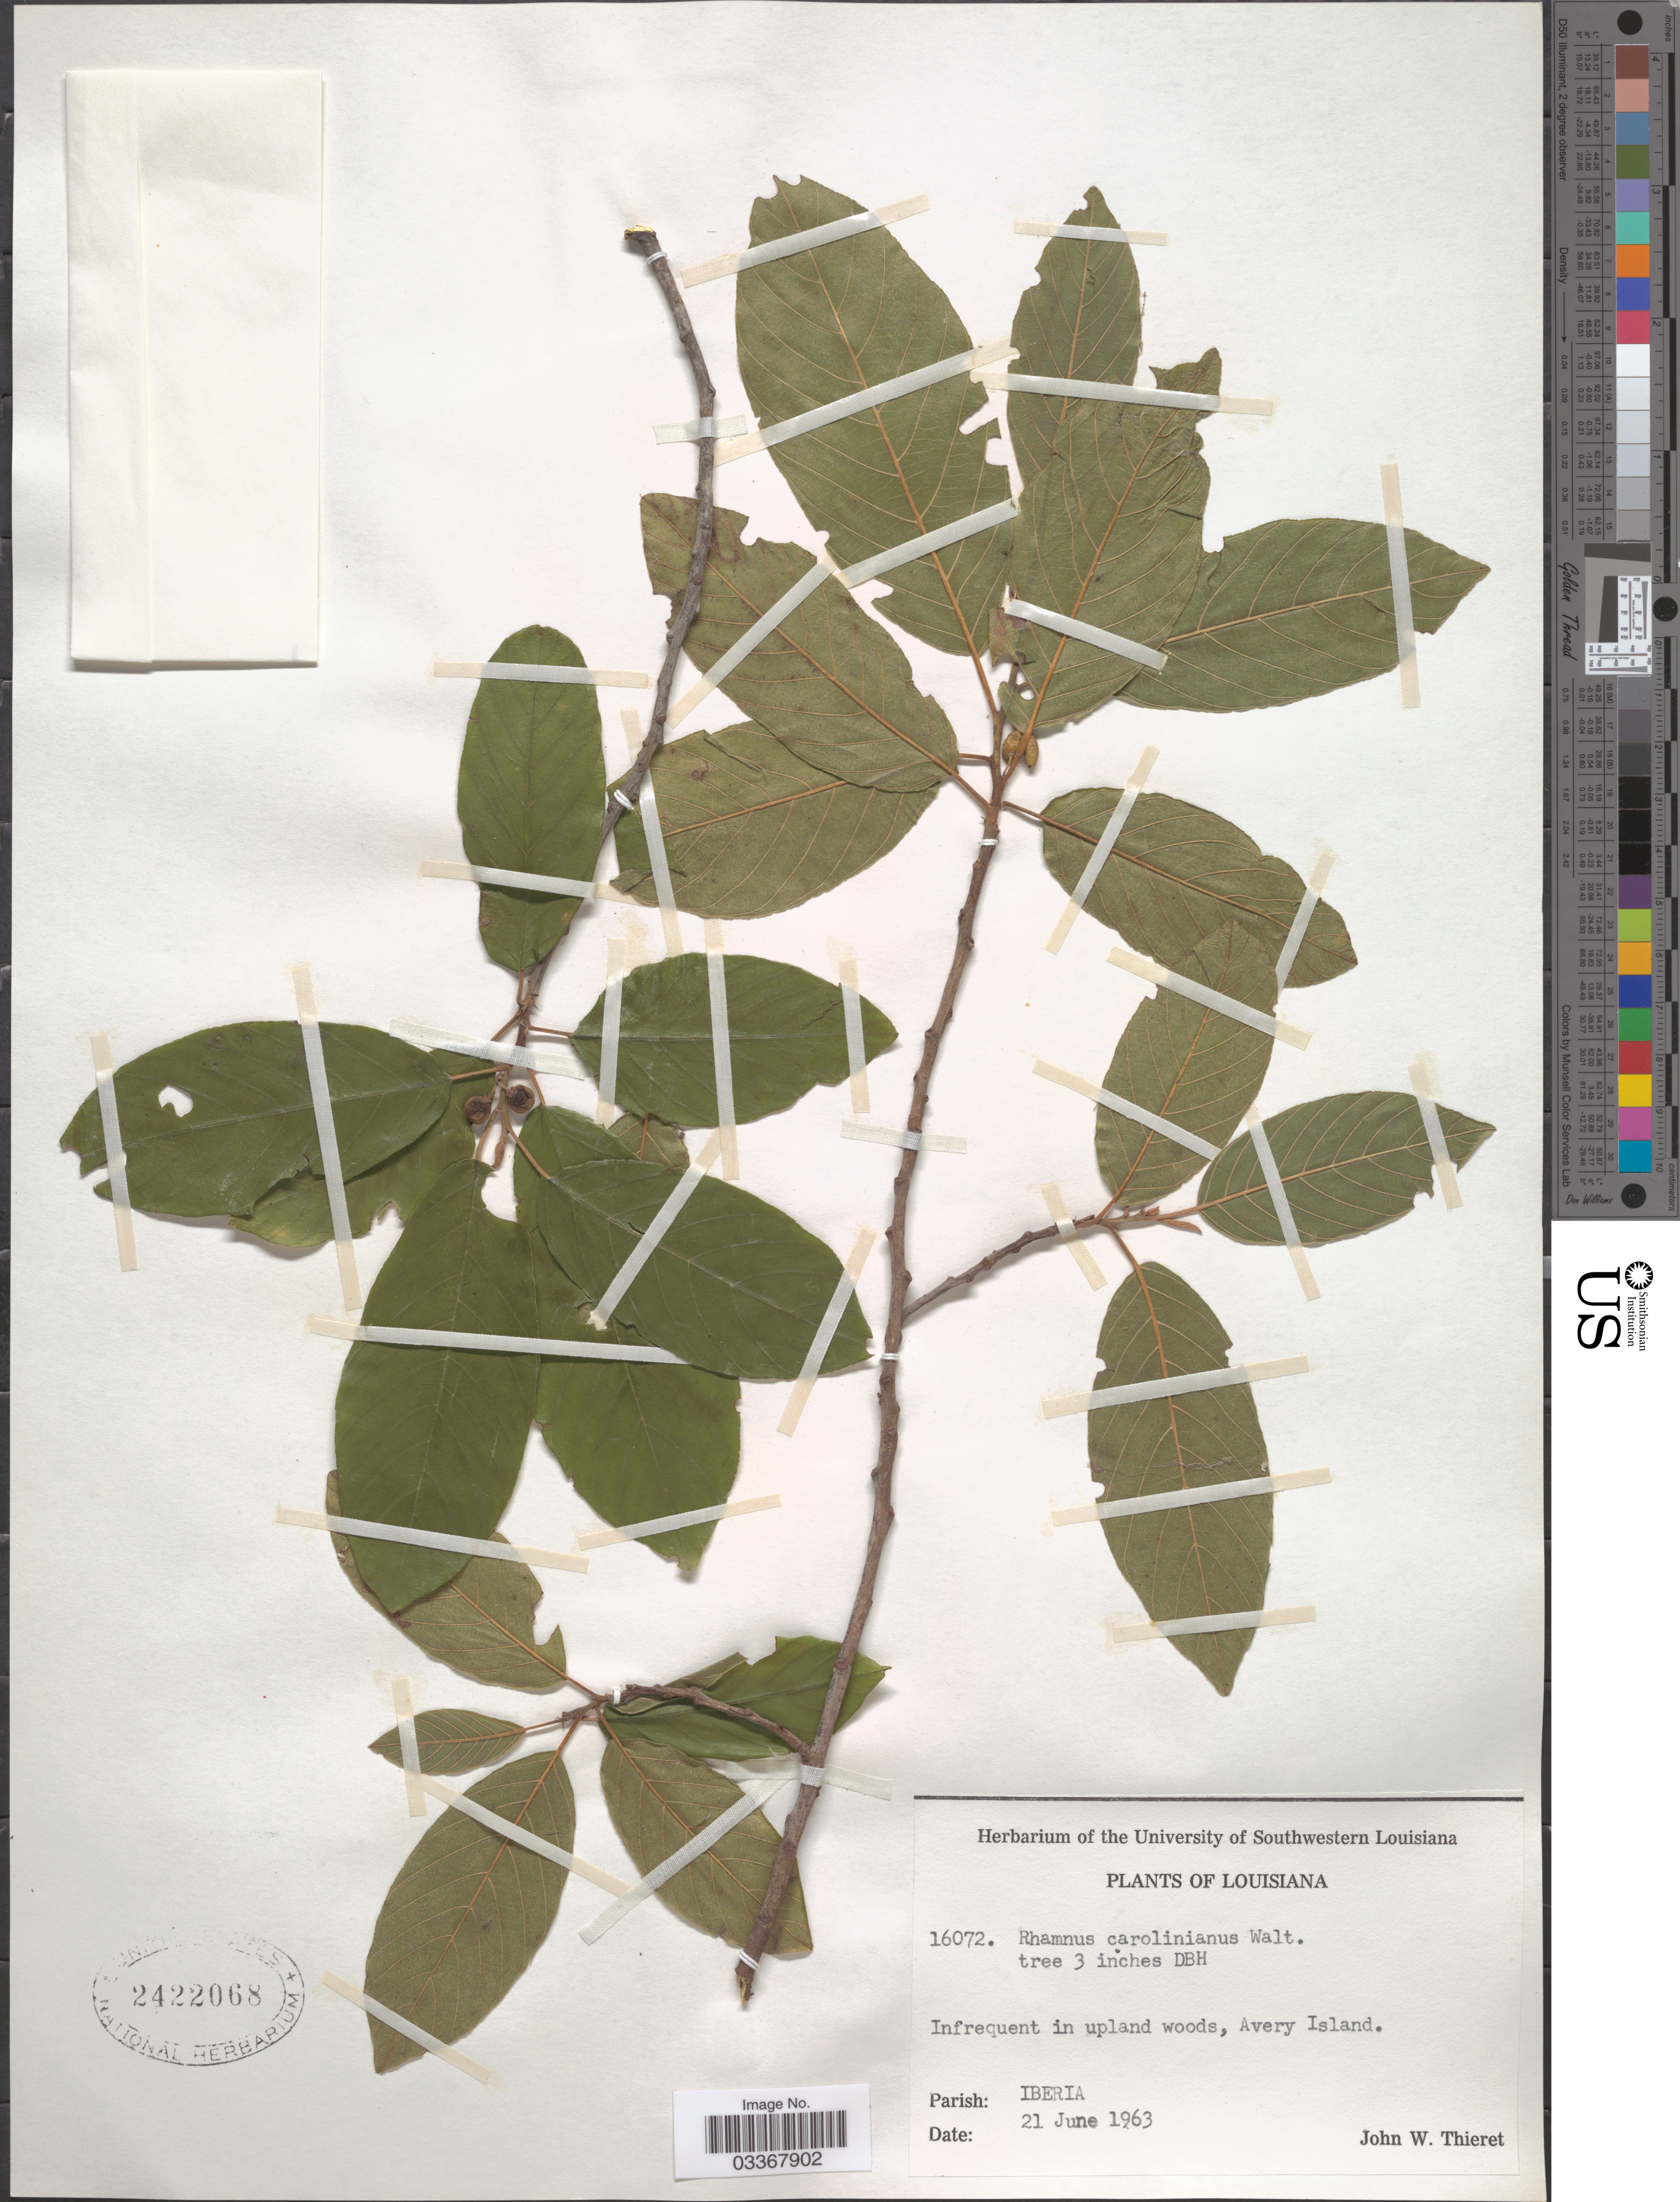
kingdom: Plantae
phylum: Tracheophyta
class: Magnoliopsida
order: Rosales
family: Rhamnaceae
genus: Frangula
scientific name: Frangula caroliniana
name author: (Walter) A. Gray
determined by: Strong, Mark T., (BOT), Smithsonian Institution - National Museum of Natural History (UNITED STATES)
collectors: J. W. Thieret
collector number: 16072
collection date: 1963-06-21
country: United States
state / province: Louisiana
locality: Avery Island. Parish: Iberia.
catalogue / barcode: US 2422068